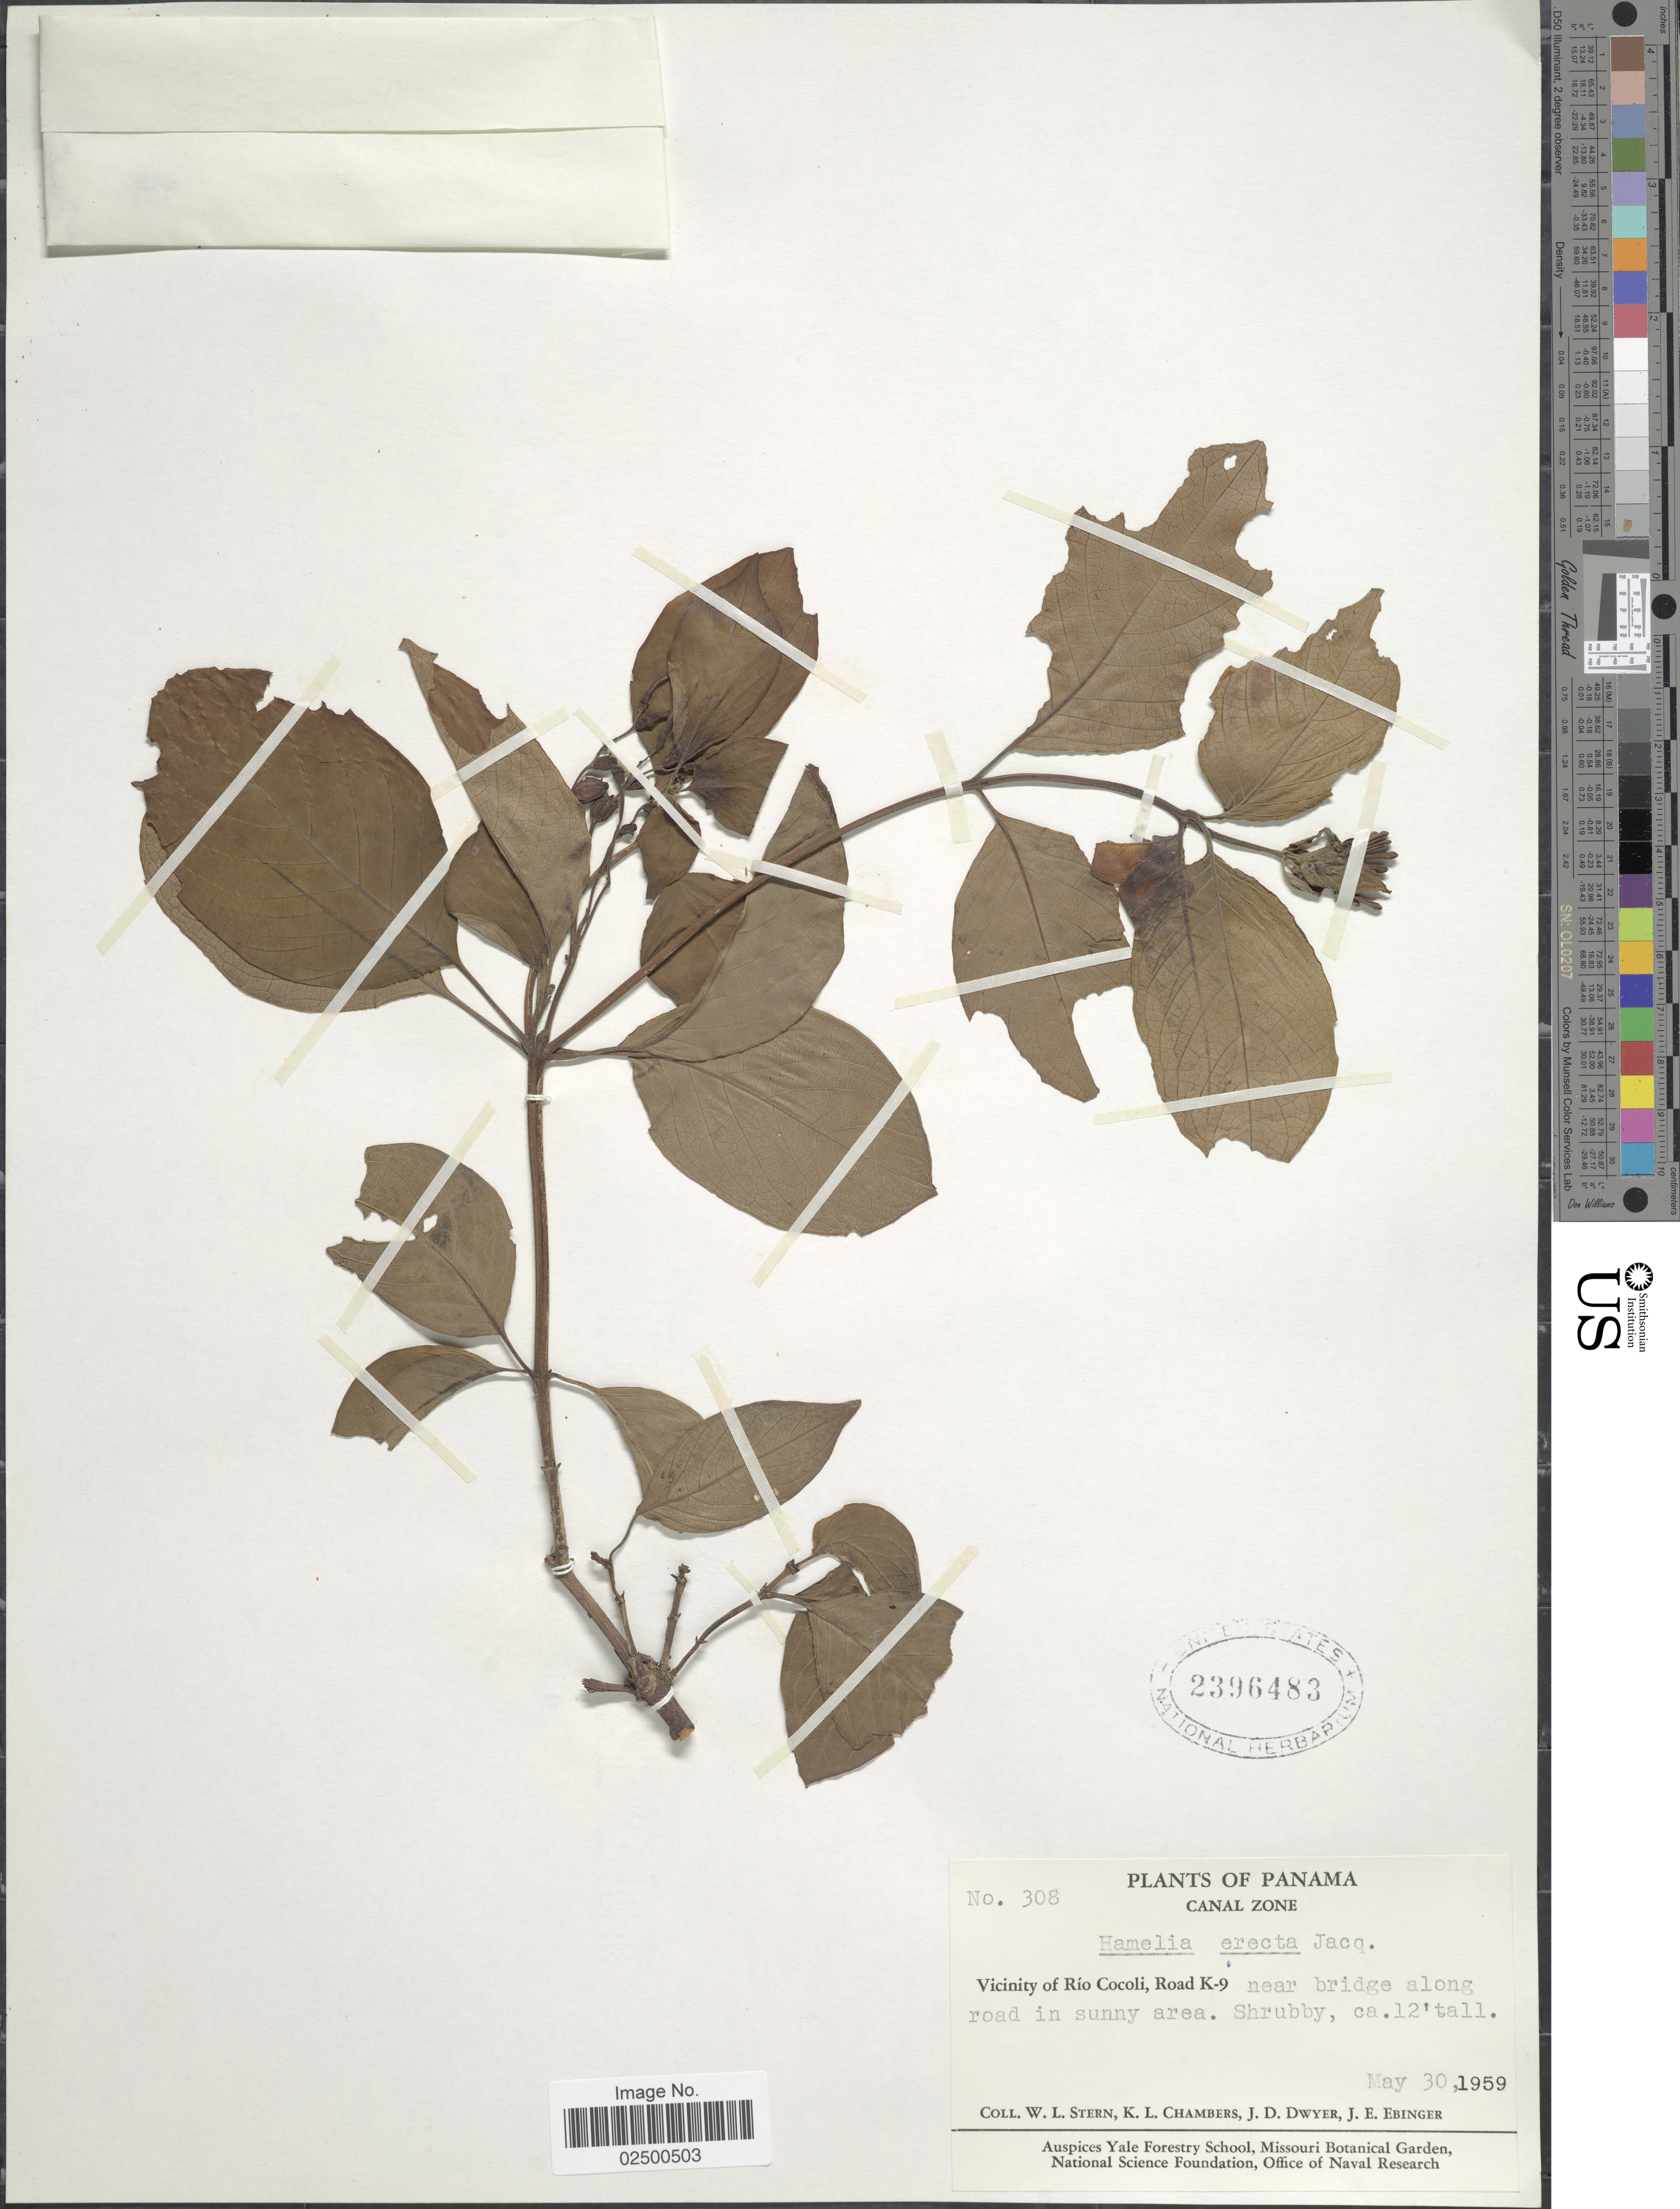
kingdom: Plantae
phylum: Tracheophyta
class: Magnoliopsida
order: Gentianales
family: Rubiaceae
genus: Hamelia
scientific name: Hamelia erecta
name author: Jacq.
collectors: W. L. Stern, K. Chambers, J. D. Dwyer & J. Ebinger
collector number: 308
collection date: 1959-05-30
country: Panama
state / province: Panamá Oeste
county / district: Canal Zone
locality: Vicinity of Rio Cocoli, Road K-9, near bridge along road in sunny area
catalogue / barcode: US 2396483